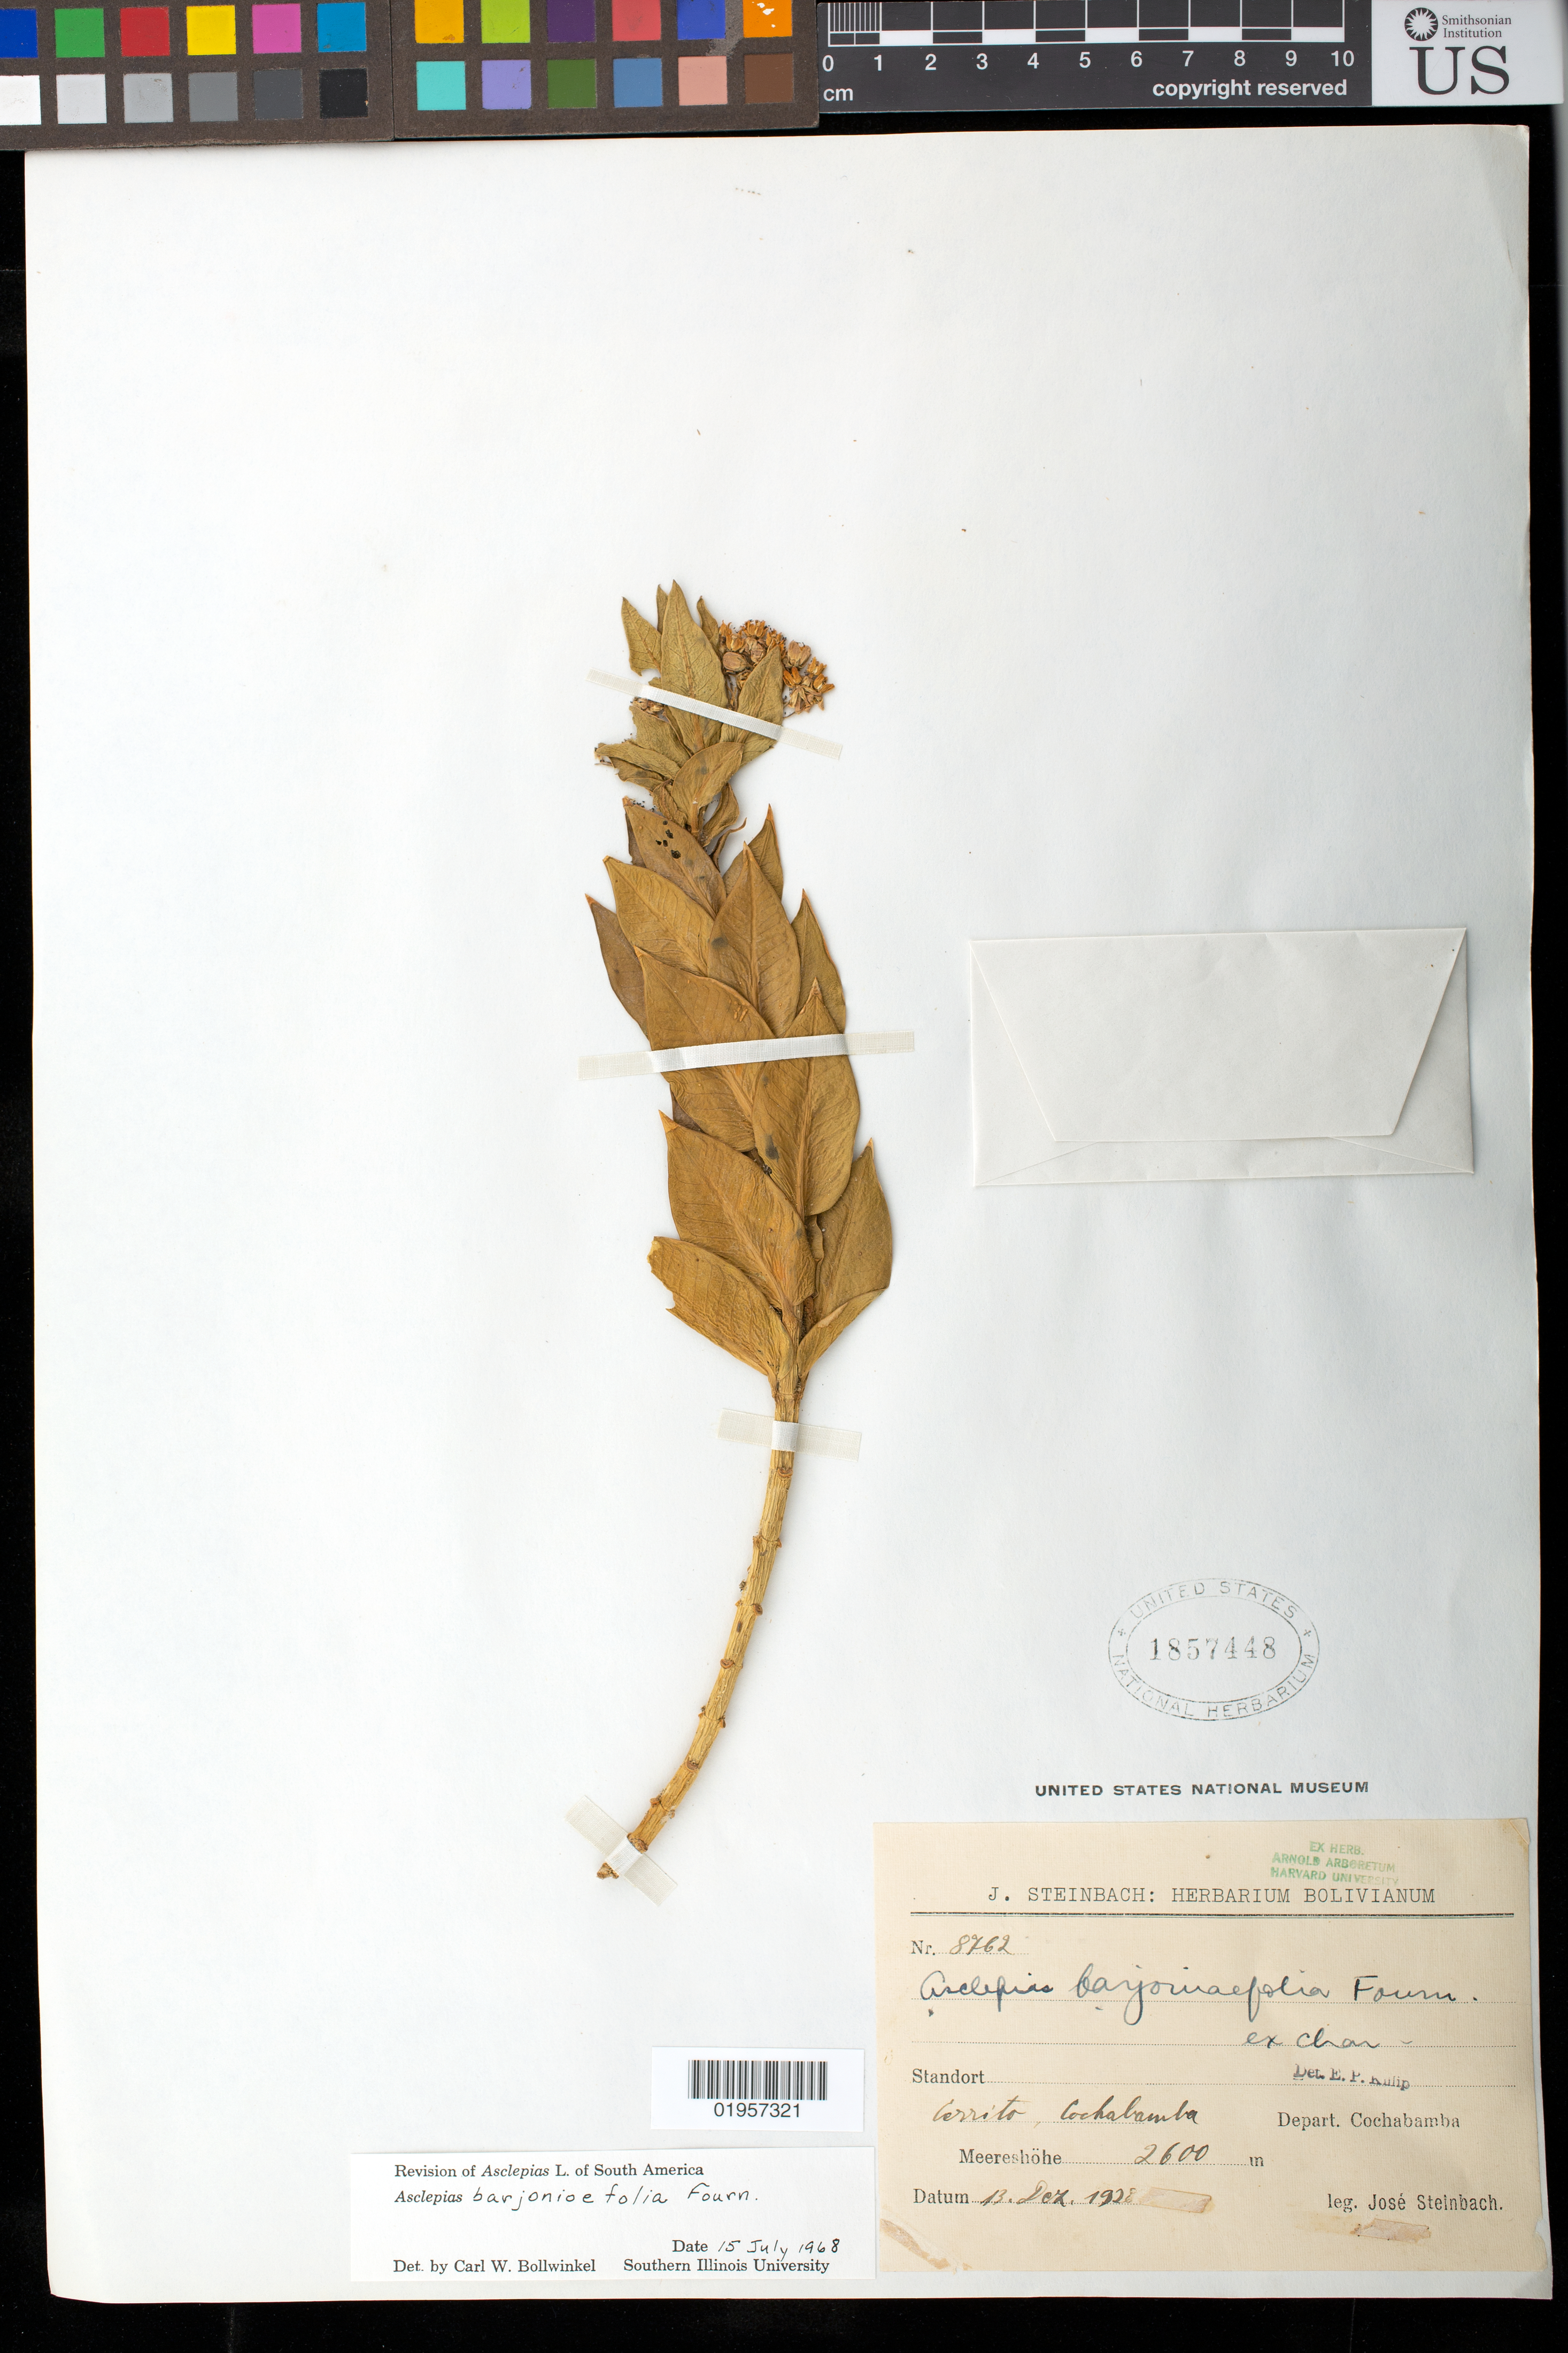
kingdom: Plantae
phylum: Tracheophyta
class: Magnoliopsida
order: Gentianales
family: Apocynaceae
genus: Asclepias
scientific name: Asclepias barjoniifolia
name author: E. Fourn.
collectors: J. Steinbach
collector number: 8762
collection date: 1928-12-13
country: Bolivia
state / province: Cochabamba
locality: Cerrito, Cochabamba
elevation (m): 2600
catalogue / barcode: US 1857448